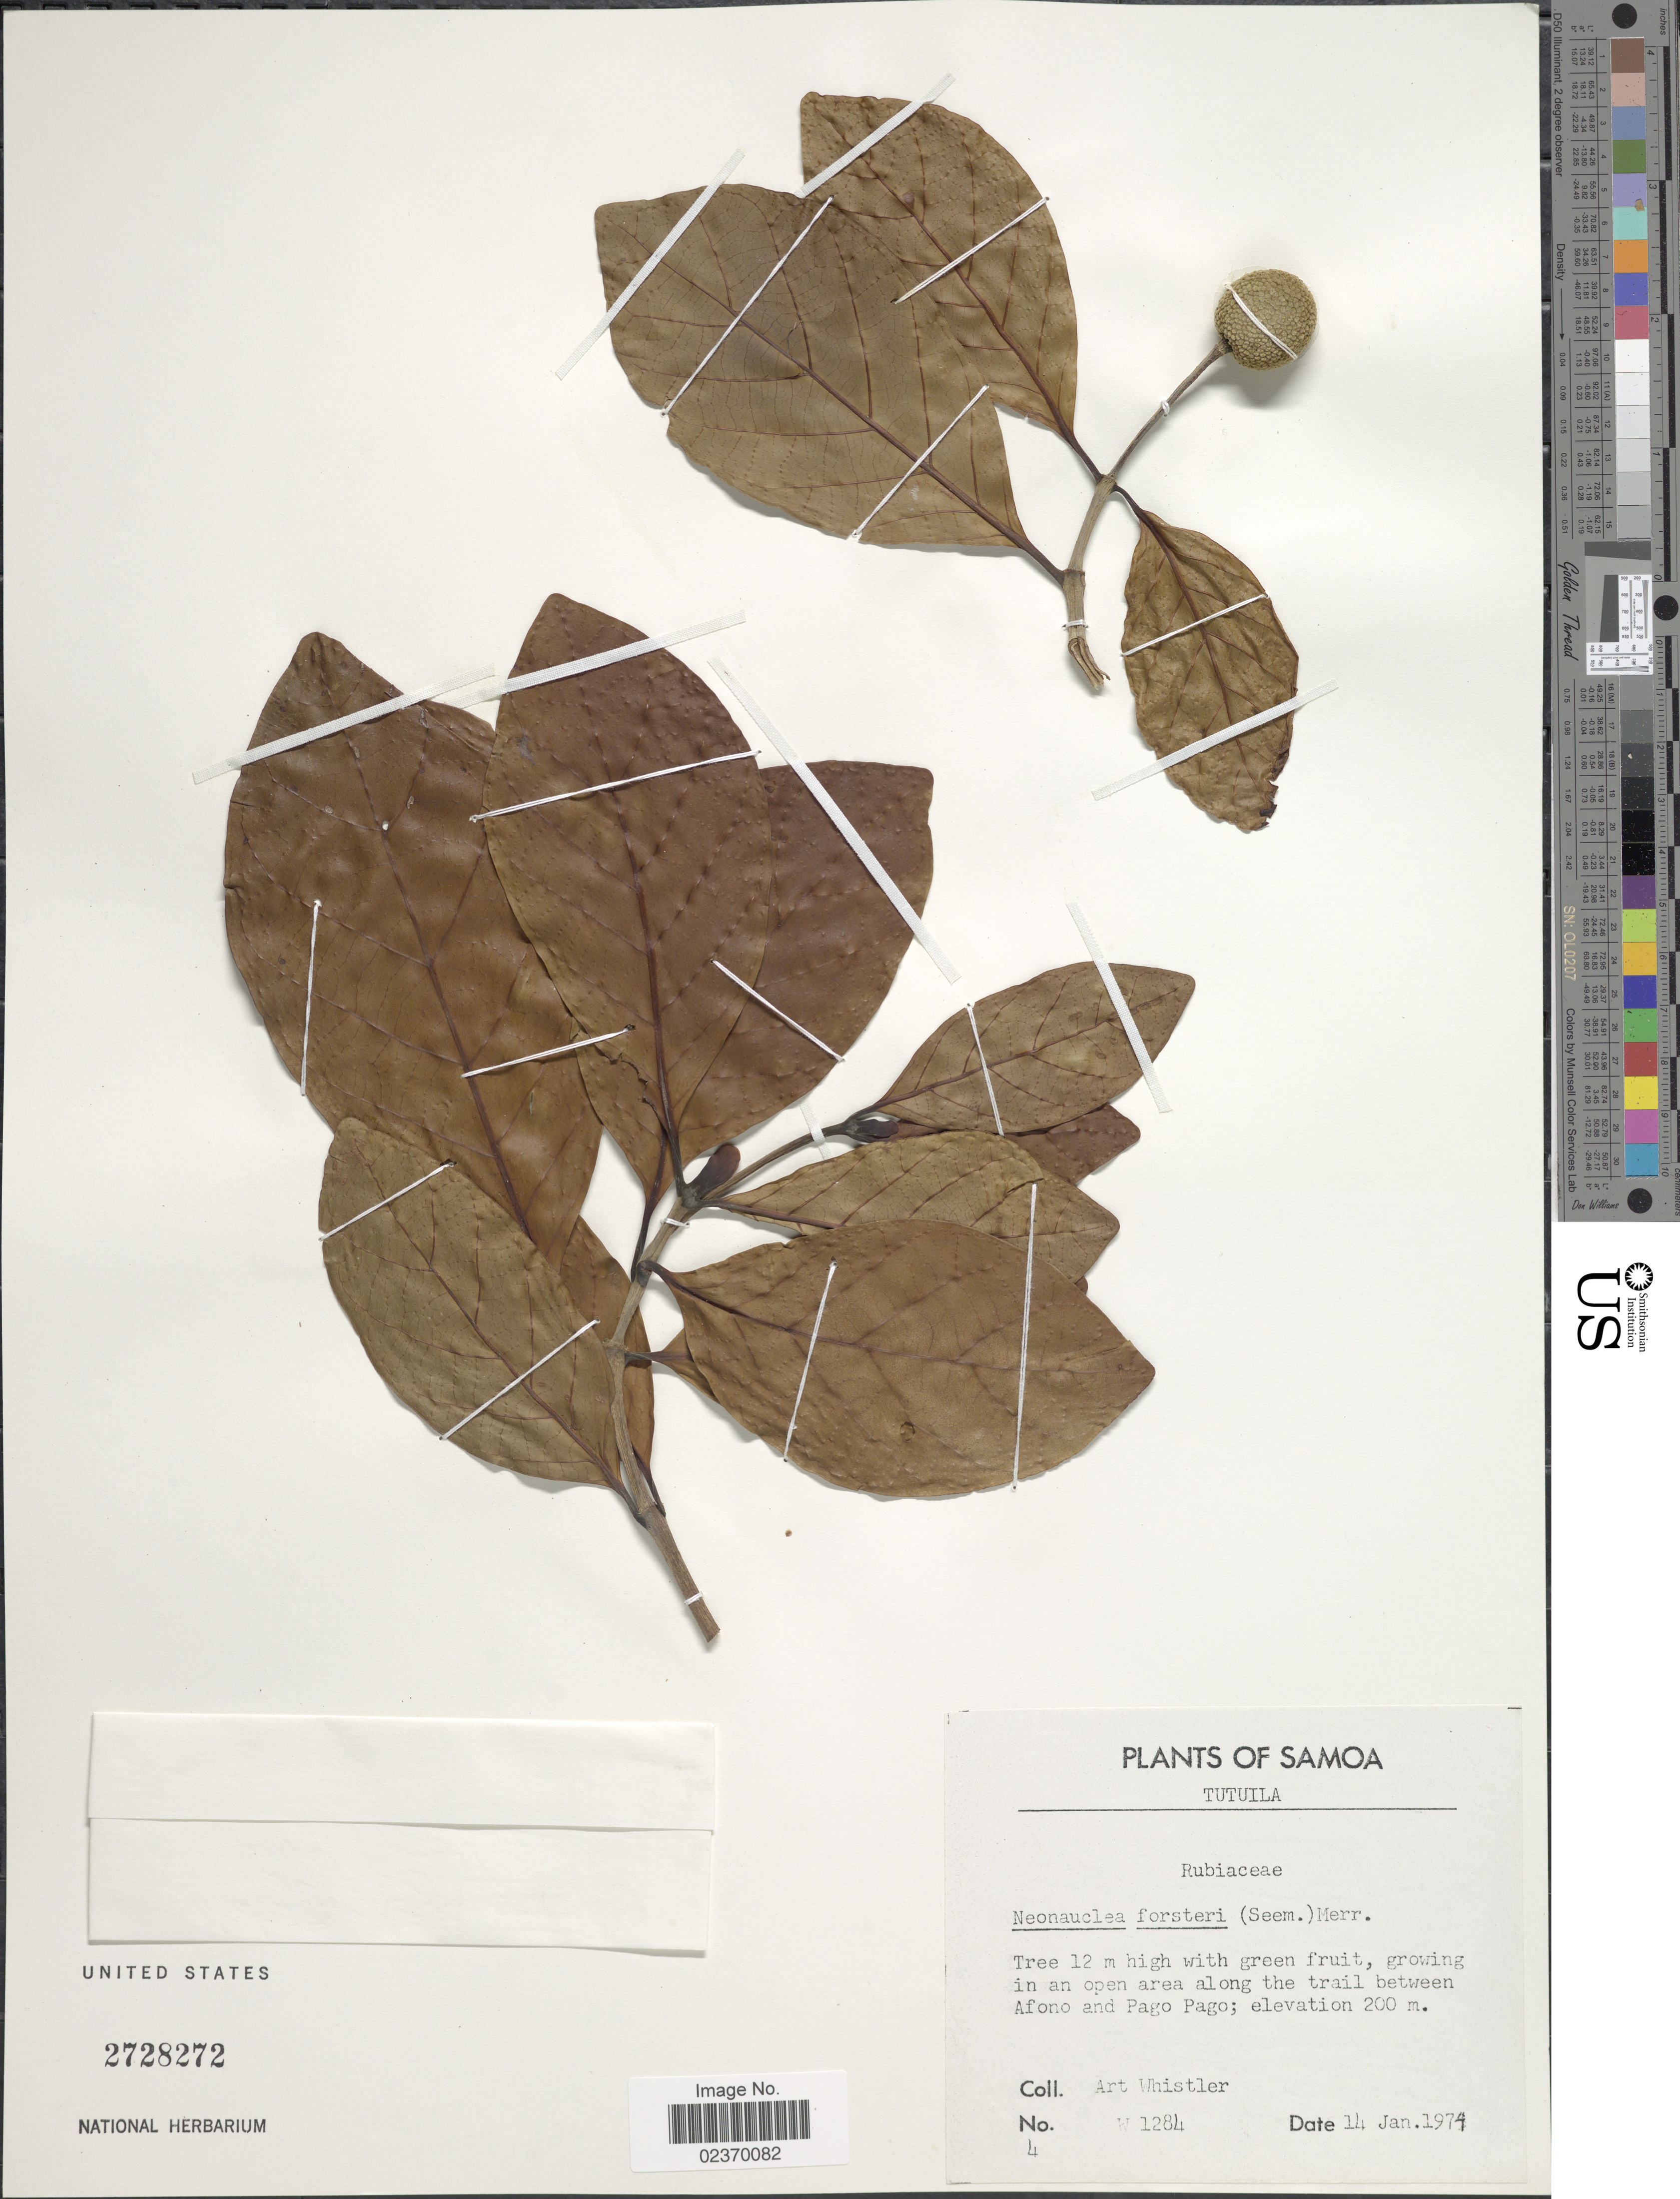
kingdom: Plantae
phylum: Tracheophyta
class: Magnoliopsida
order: Gentianales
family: Rubiaceae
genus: Neonauclea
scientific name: Neonauclea forsteri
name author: (Seem.) Merr.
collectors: A. Whistler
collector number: W 1284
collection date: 1974-01-14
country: American Samoa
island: Tutuila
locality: Tutuila, growing in an open area along the trail between Afono and Pago Pago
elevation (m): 200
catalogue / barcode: US 2728272